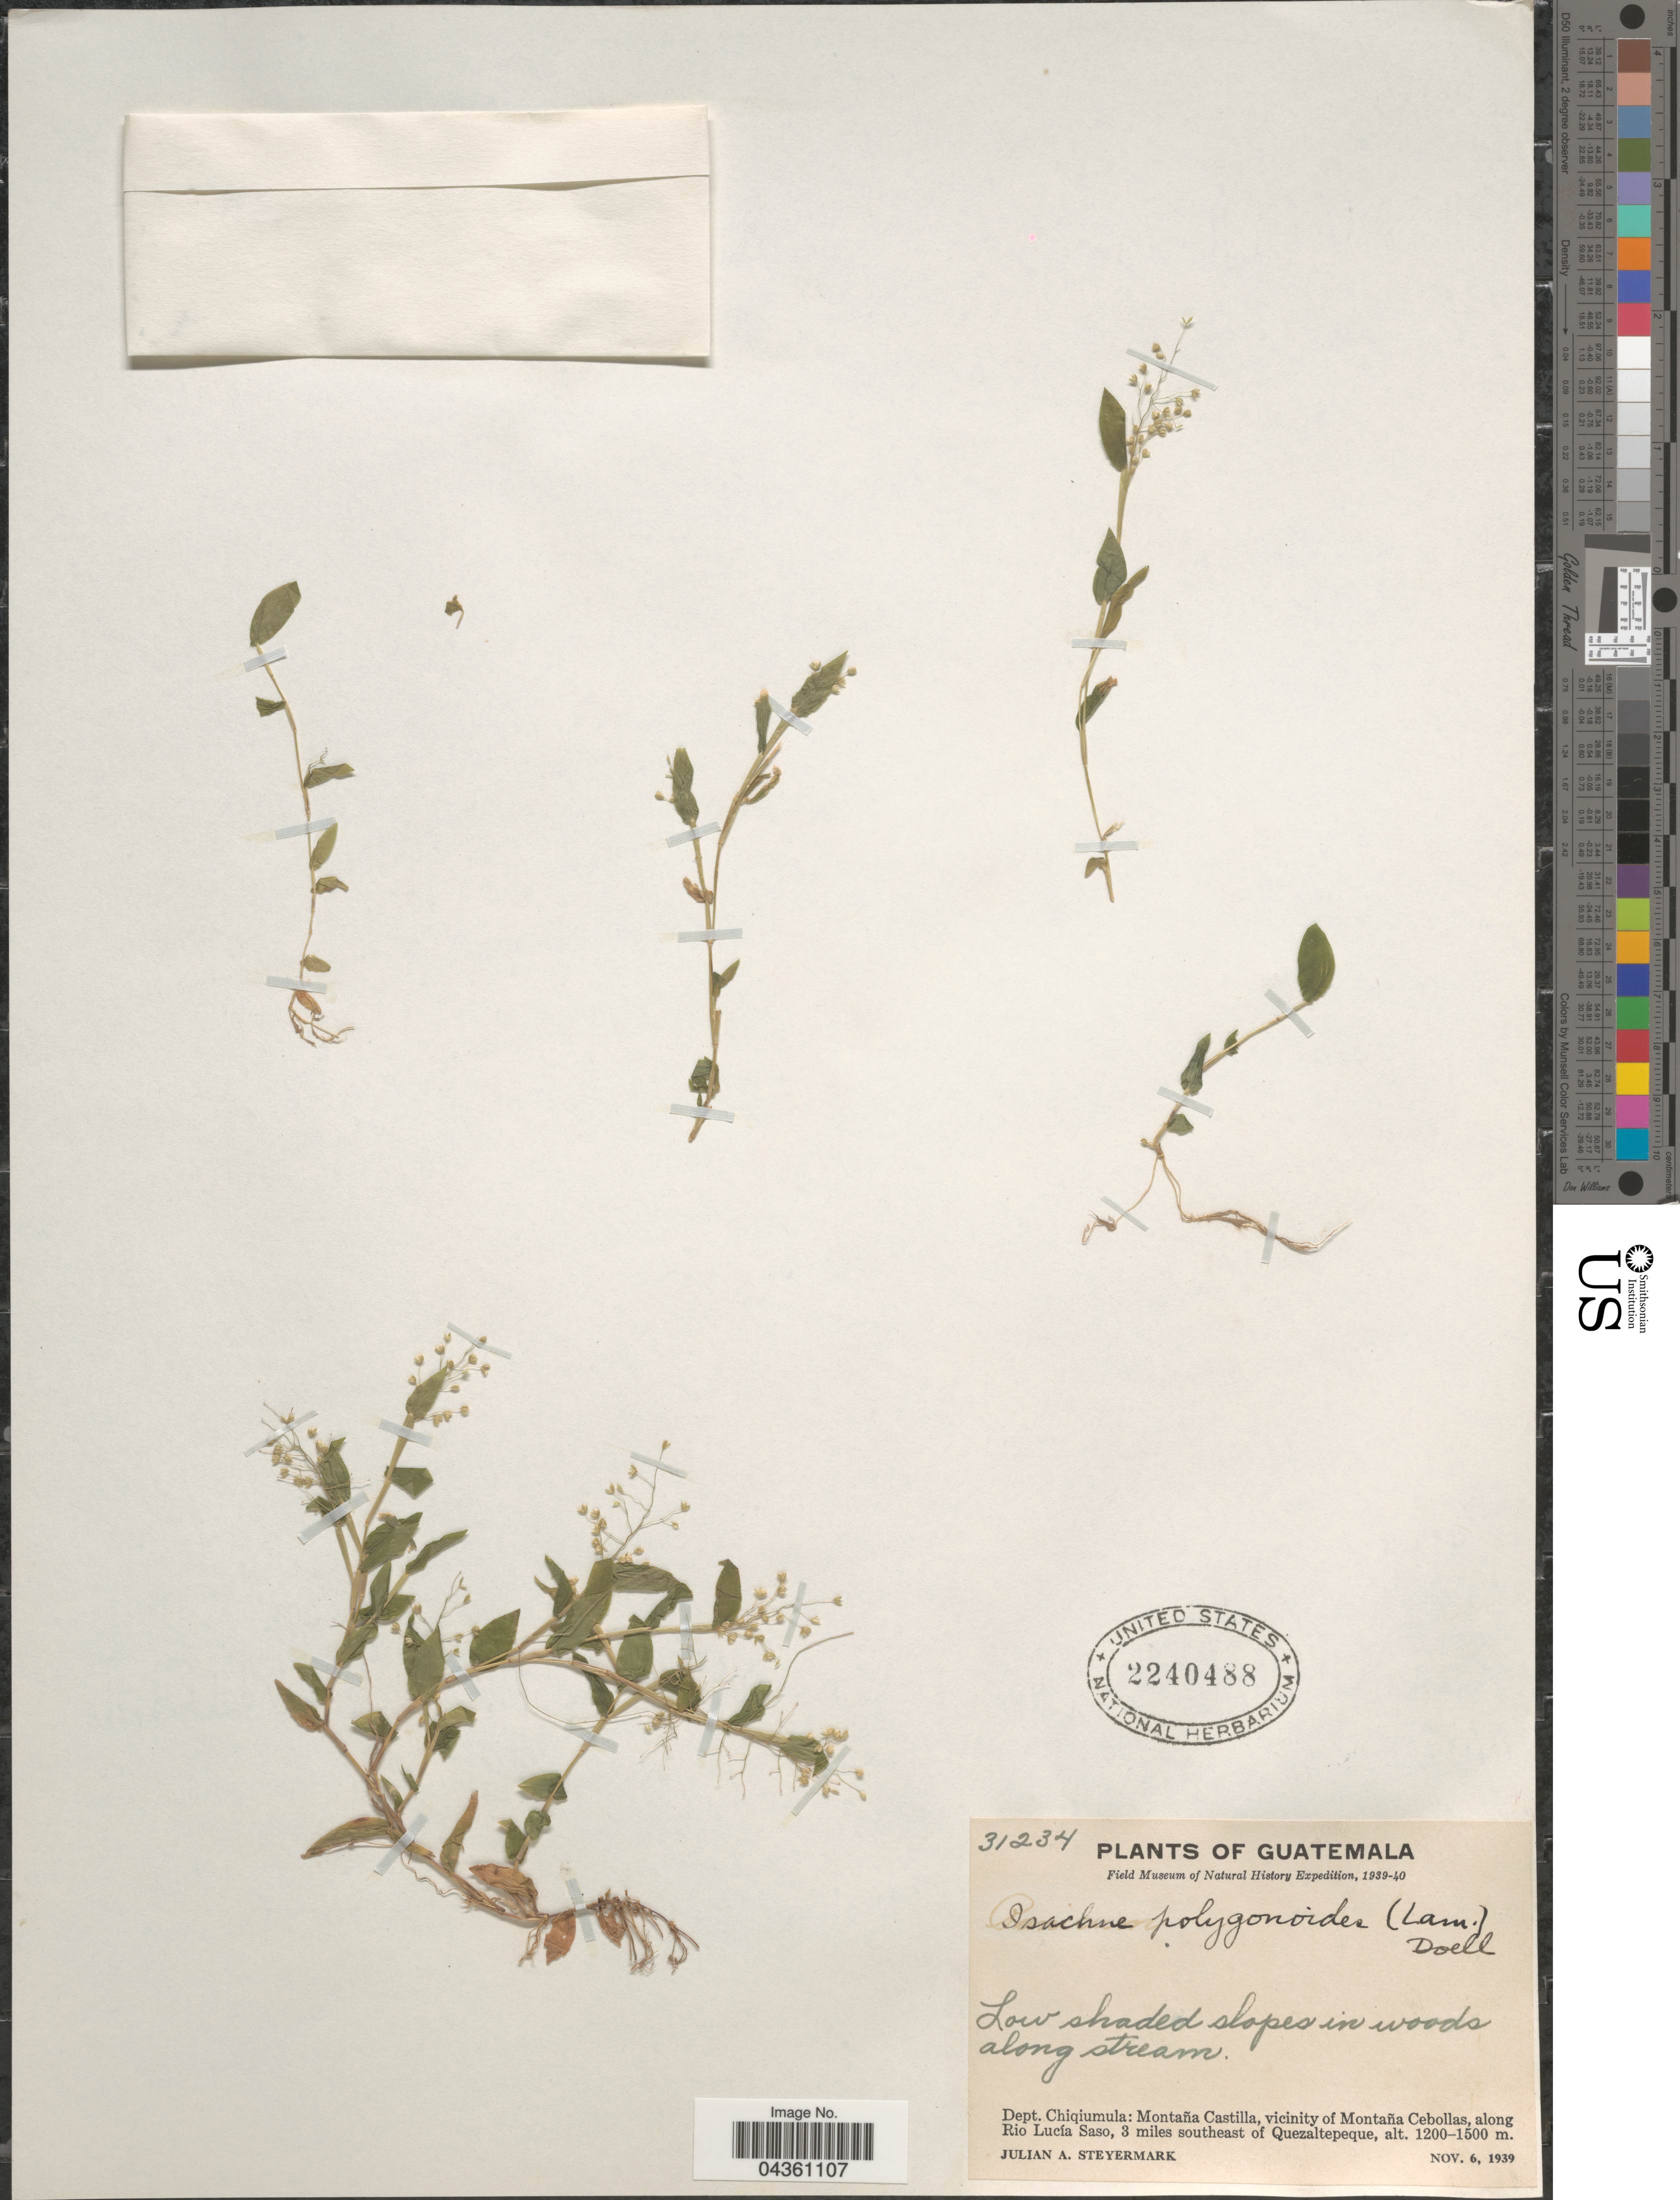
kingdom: Plantae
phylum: Tracheophyta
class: Liliopsida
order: Poales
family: Poaceae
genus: Isachne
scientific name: Isachne polygonoides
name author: (Lam.) Döll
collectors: J. Steyermark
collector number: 31234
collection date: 1939-11-06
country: Guatemala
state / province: Chiquimula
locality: Field Museum of Natural History Expedition, 1939-40. Dept. Chiquimula: Montaña Castilla, vicinity of Montaña Cebollas, along Rio Lucía Saso, 3 miles southeast of Quezaltepeque.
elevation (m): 1200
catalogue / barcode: US 2240488